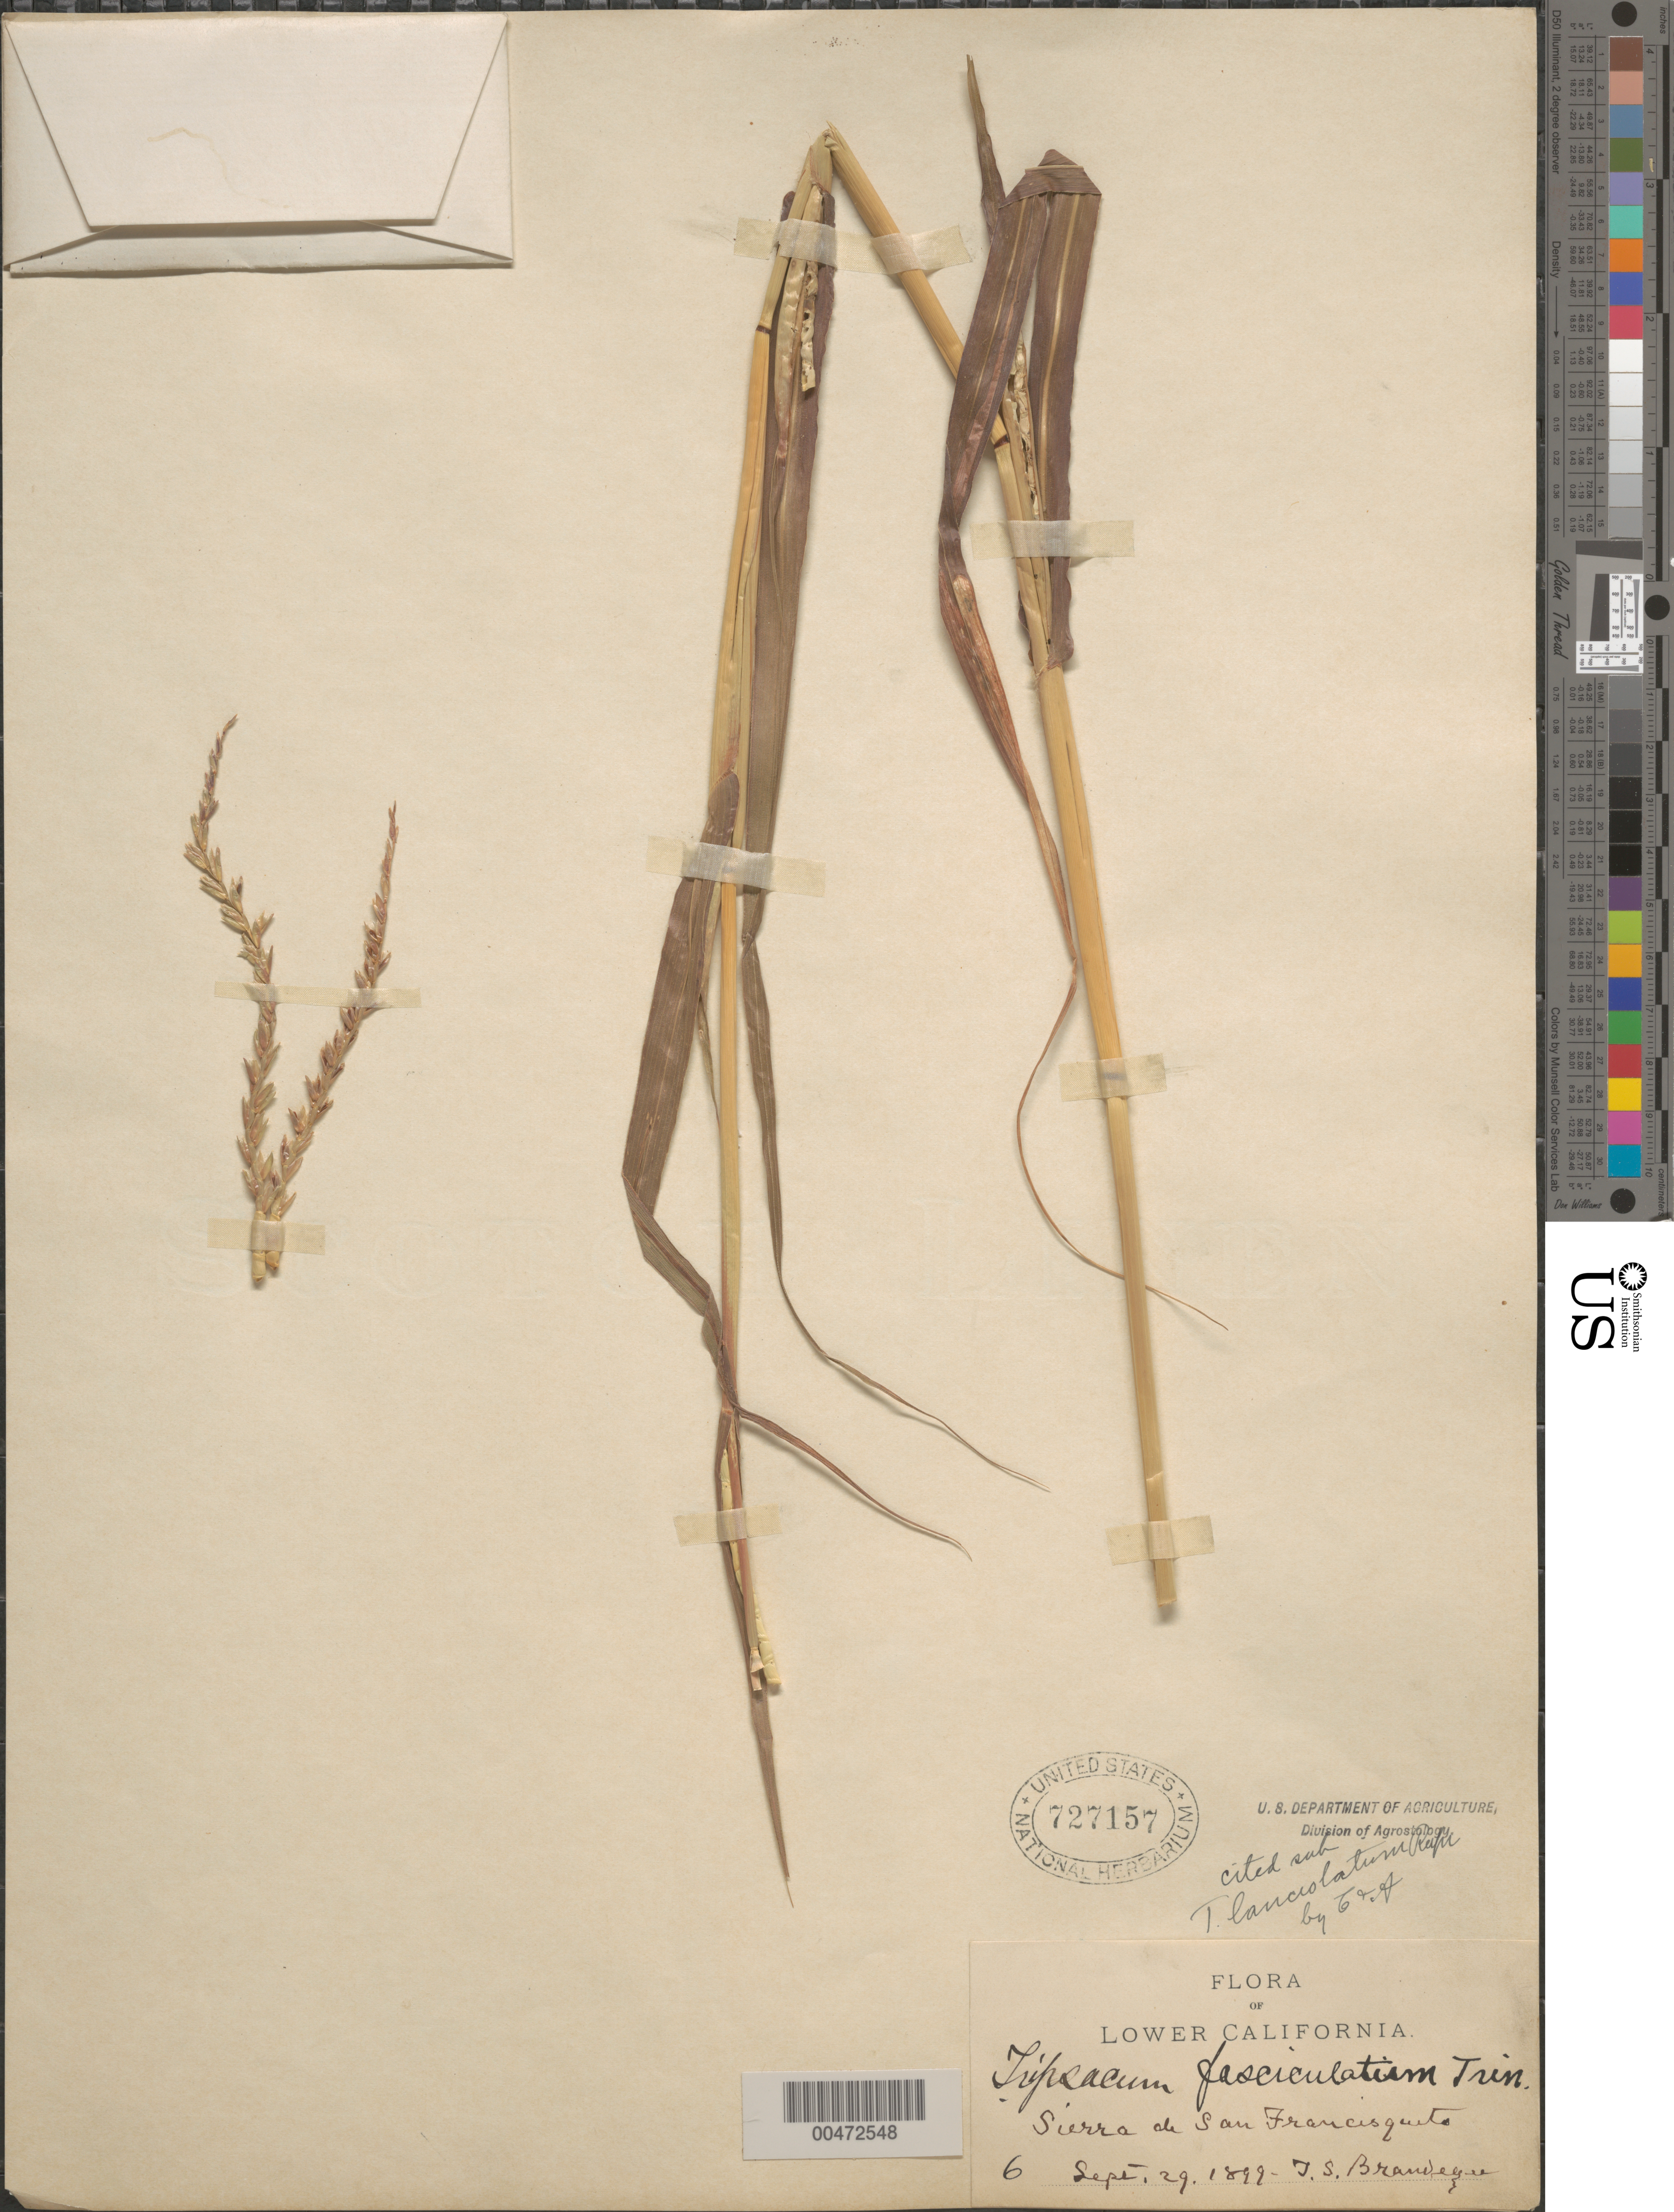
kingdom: Plantae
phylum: Tracheophyta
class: Liliopsida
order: Poales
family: Poaceae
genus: Tripsacum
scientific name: Tripsacum laxum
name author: Nash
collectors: T. S. Brandegee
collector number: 6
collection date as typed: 29 Sep 1899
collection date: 1899-09-29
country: Mexico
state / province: Baja California Norte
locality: Sierra de San Francisquito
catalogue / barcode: US 727157